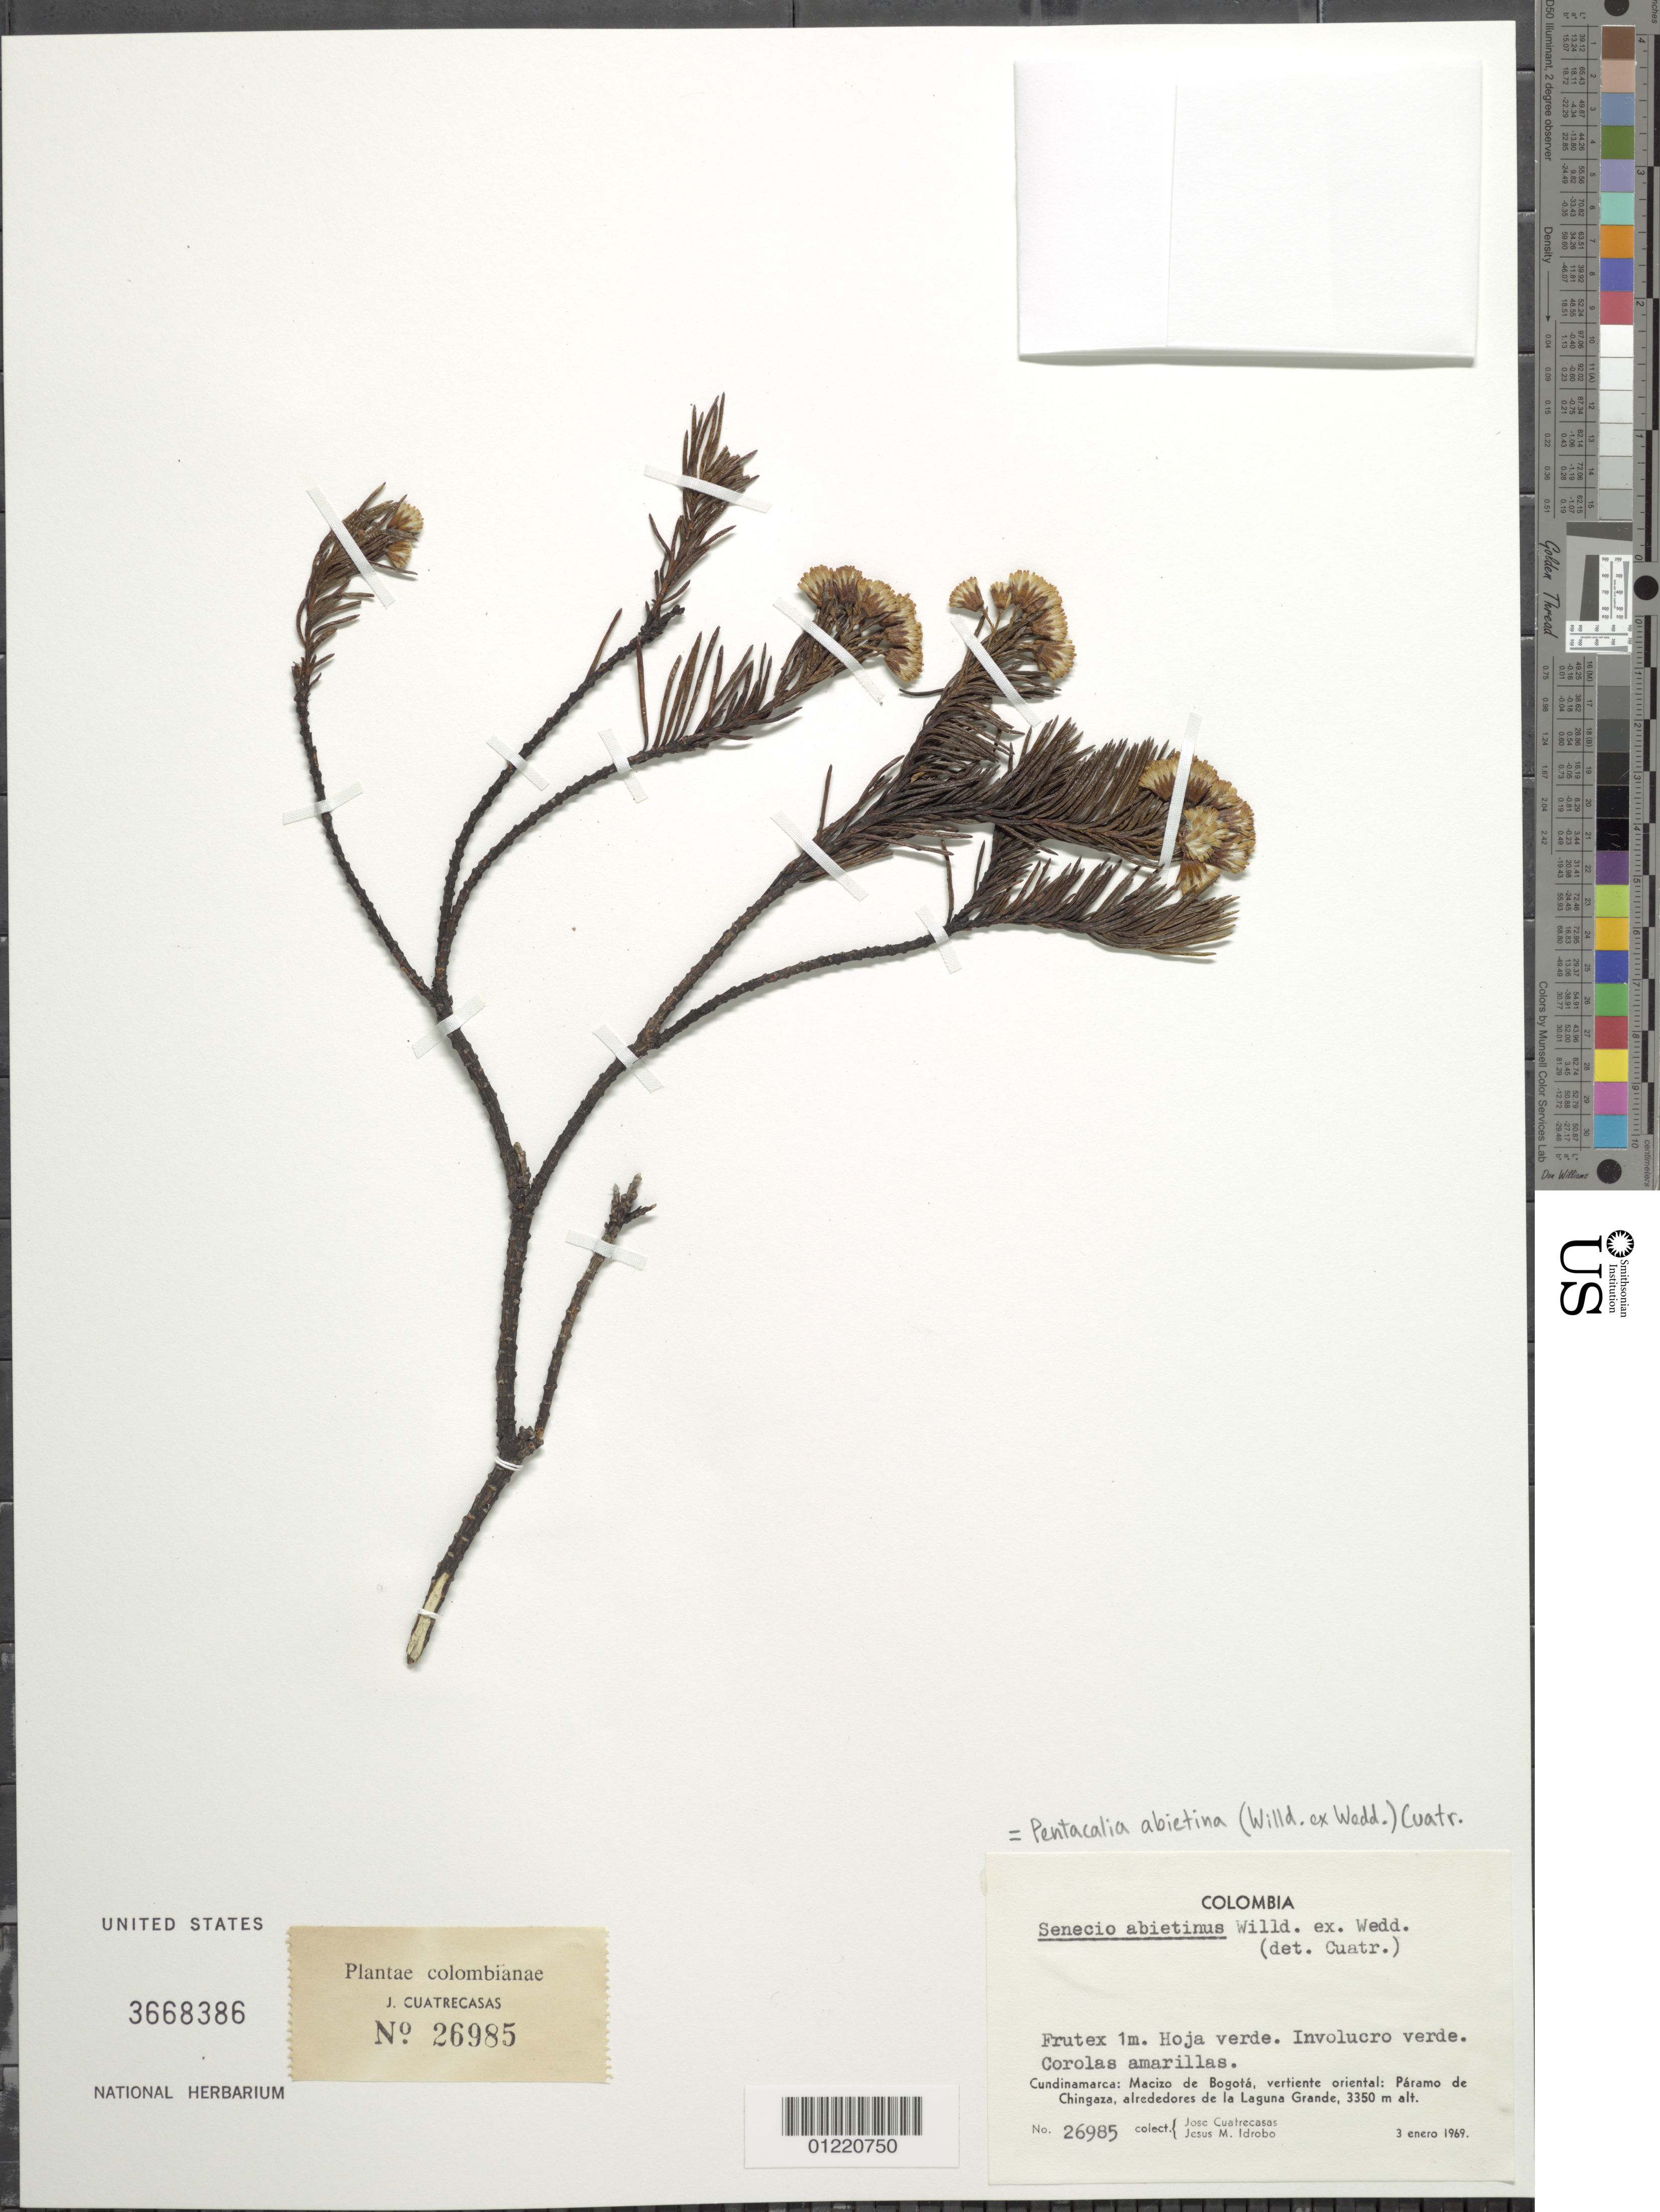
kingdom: Plantae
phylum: Tracheophyta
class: Magnoliopsida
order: Asterales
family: Asteraceae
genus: Pentacalia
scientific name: Pentacalia abietina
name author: (Willd. ex Wedd.) Cuatrec.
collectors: J. Cuatrecasas & J. M. Idrobo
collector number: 26985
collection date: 1969-01-03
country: Colombia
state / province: Cundinamarca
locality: Macizo de Bogotá, vertiente oriental: Páramo de Chingaza, alrededores de la Laguna Grande.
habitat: Paramo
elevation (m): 3350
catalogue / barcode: US 3668386